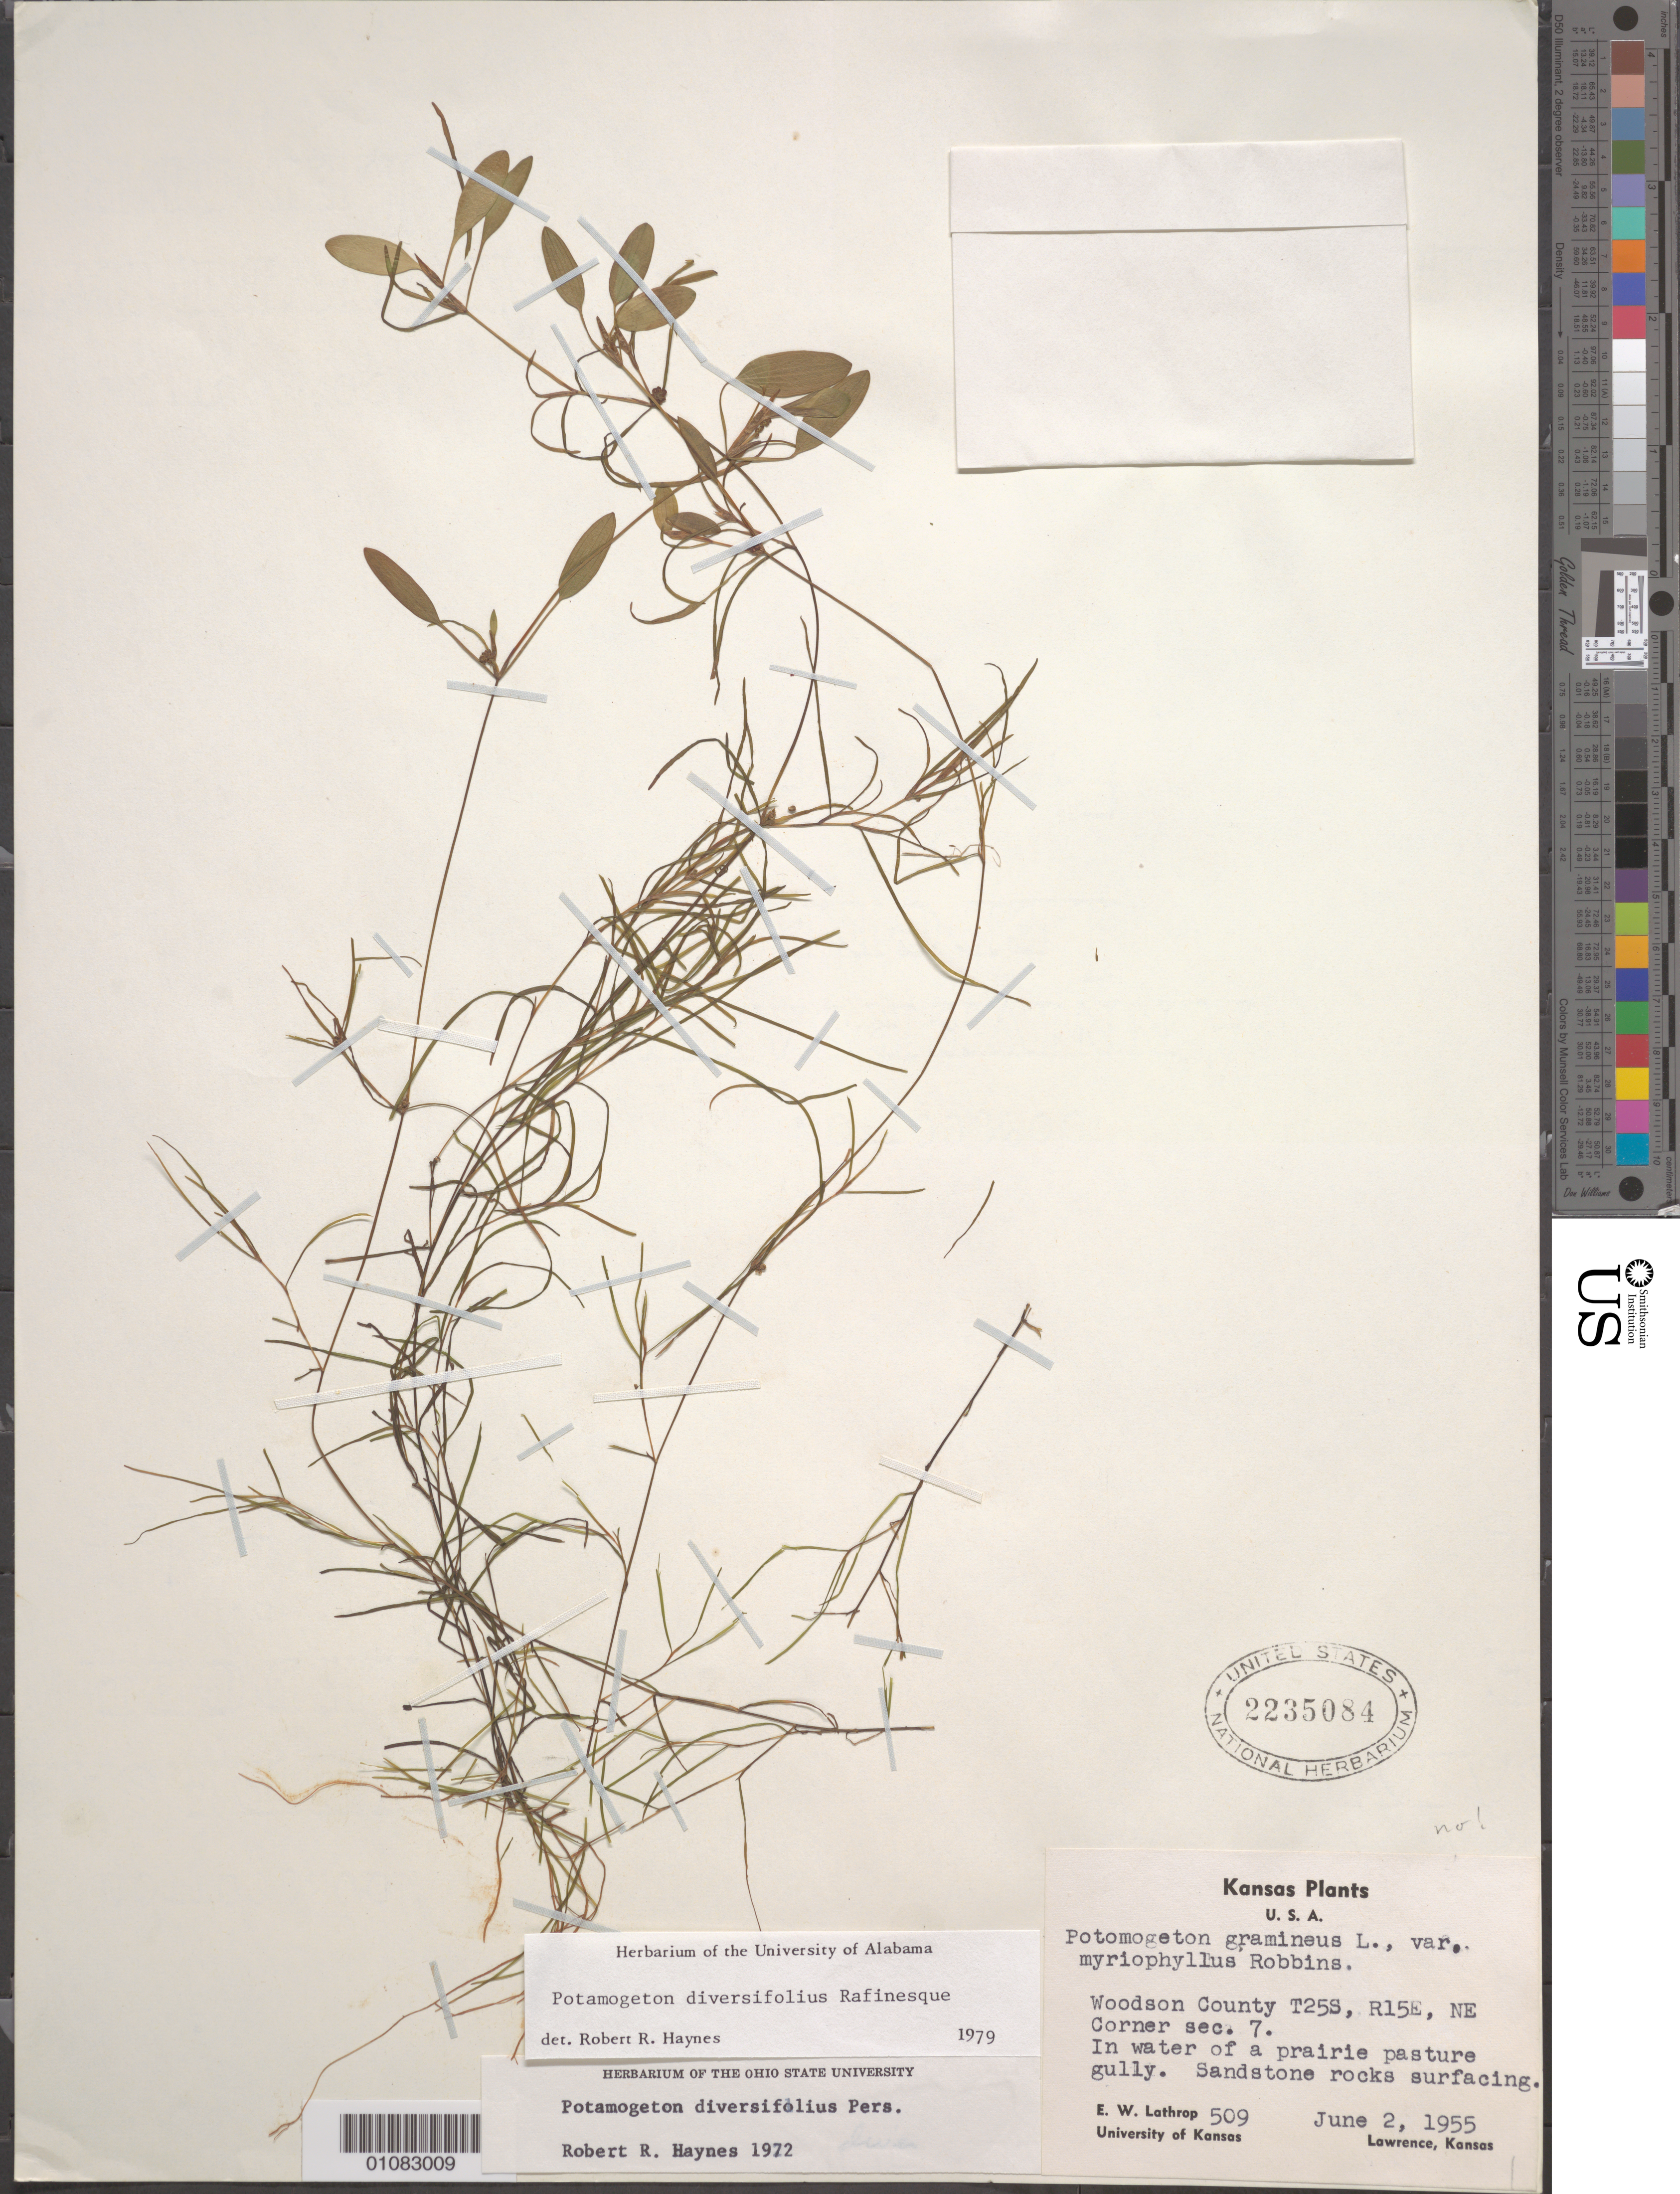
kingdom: Plantae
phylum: Tracheophyta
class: Liliopsida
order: Alismatales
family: Potamogetonaceae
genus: Potamogeton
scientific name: Potamogeton diversifolius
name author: Raf.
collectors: E. W. Lathrop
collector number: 509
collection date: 1955-06-02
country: United States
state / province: Kansas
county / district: Woodson County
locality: T-25-S, R-15-E, NE Corner Sect. 7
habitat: In water of a prairie pasture gully. Sandstone rocks surfacing.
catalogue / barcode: US 2235084